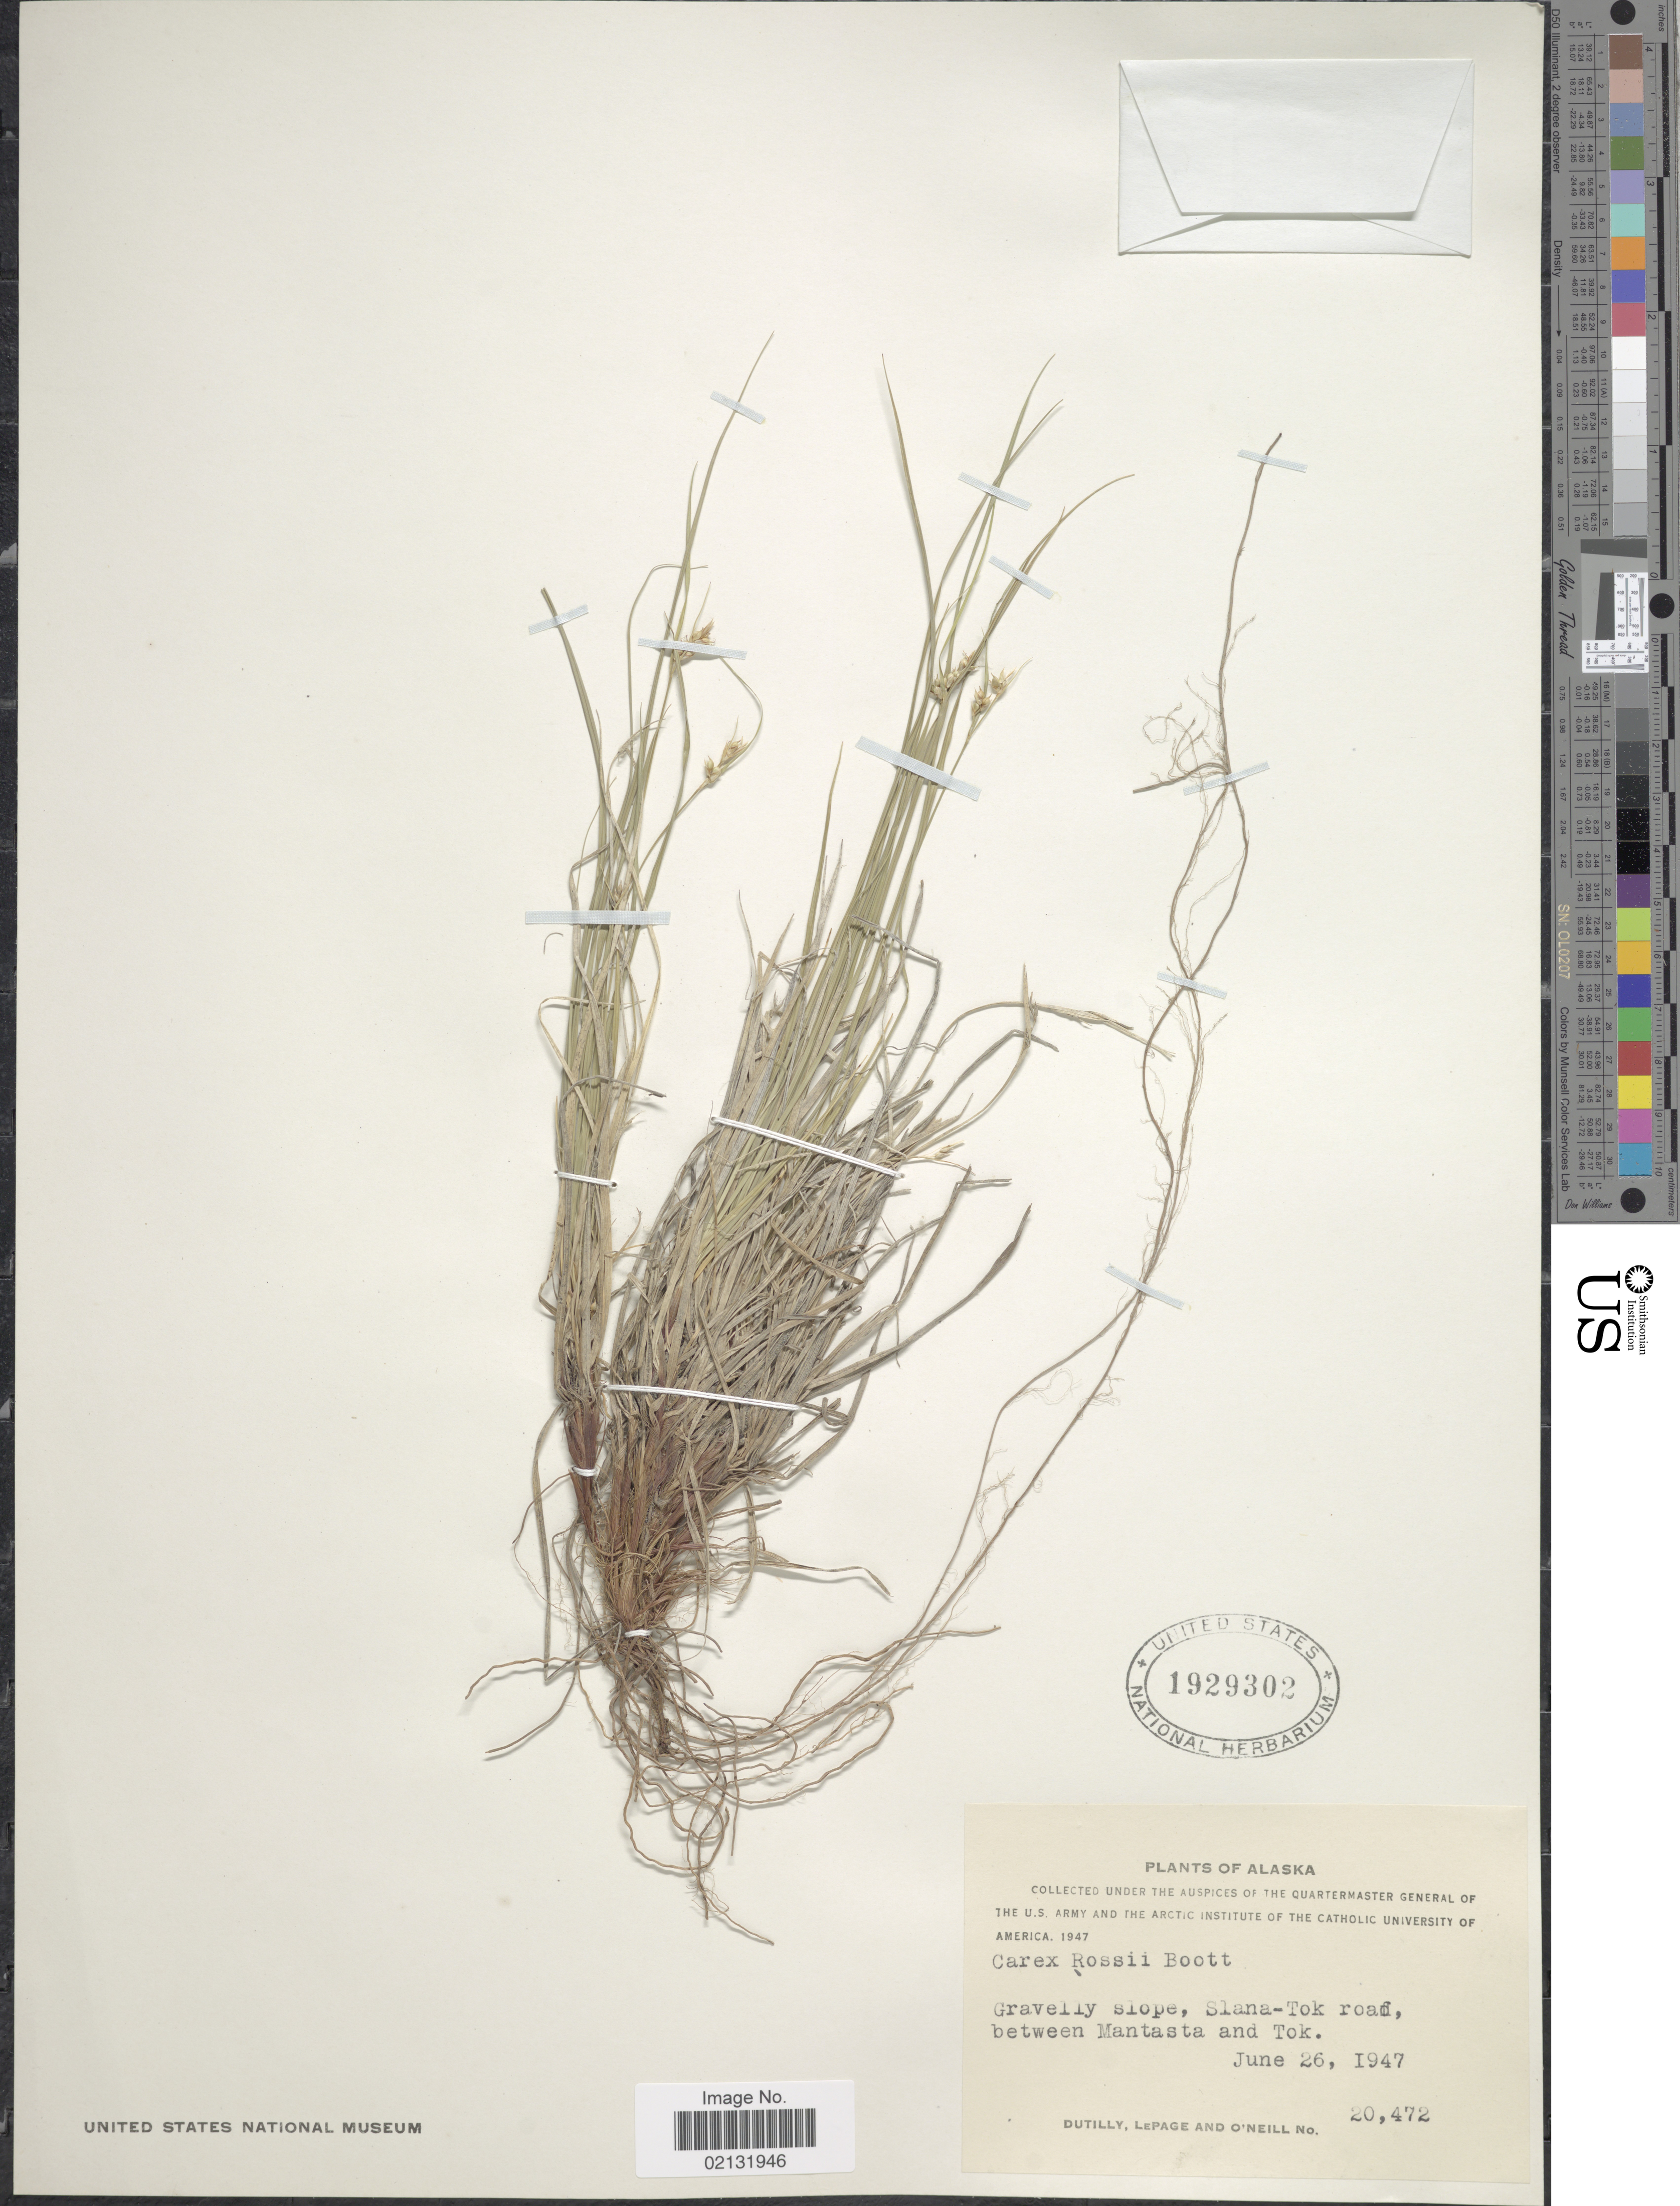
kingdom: Plantae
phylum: Tracheophyta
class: Liliopsida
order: Poales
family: Cyperaceae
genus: Carex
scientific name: Carex rossii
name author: Boott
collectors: -. Dutilly, -. LePage & O' Neill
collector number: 20472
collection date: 1947-06-26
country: United States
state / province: Alaska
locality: Slana-Tok road between Mantasta and Tok.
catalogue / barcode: US 1929302